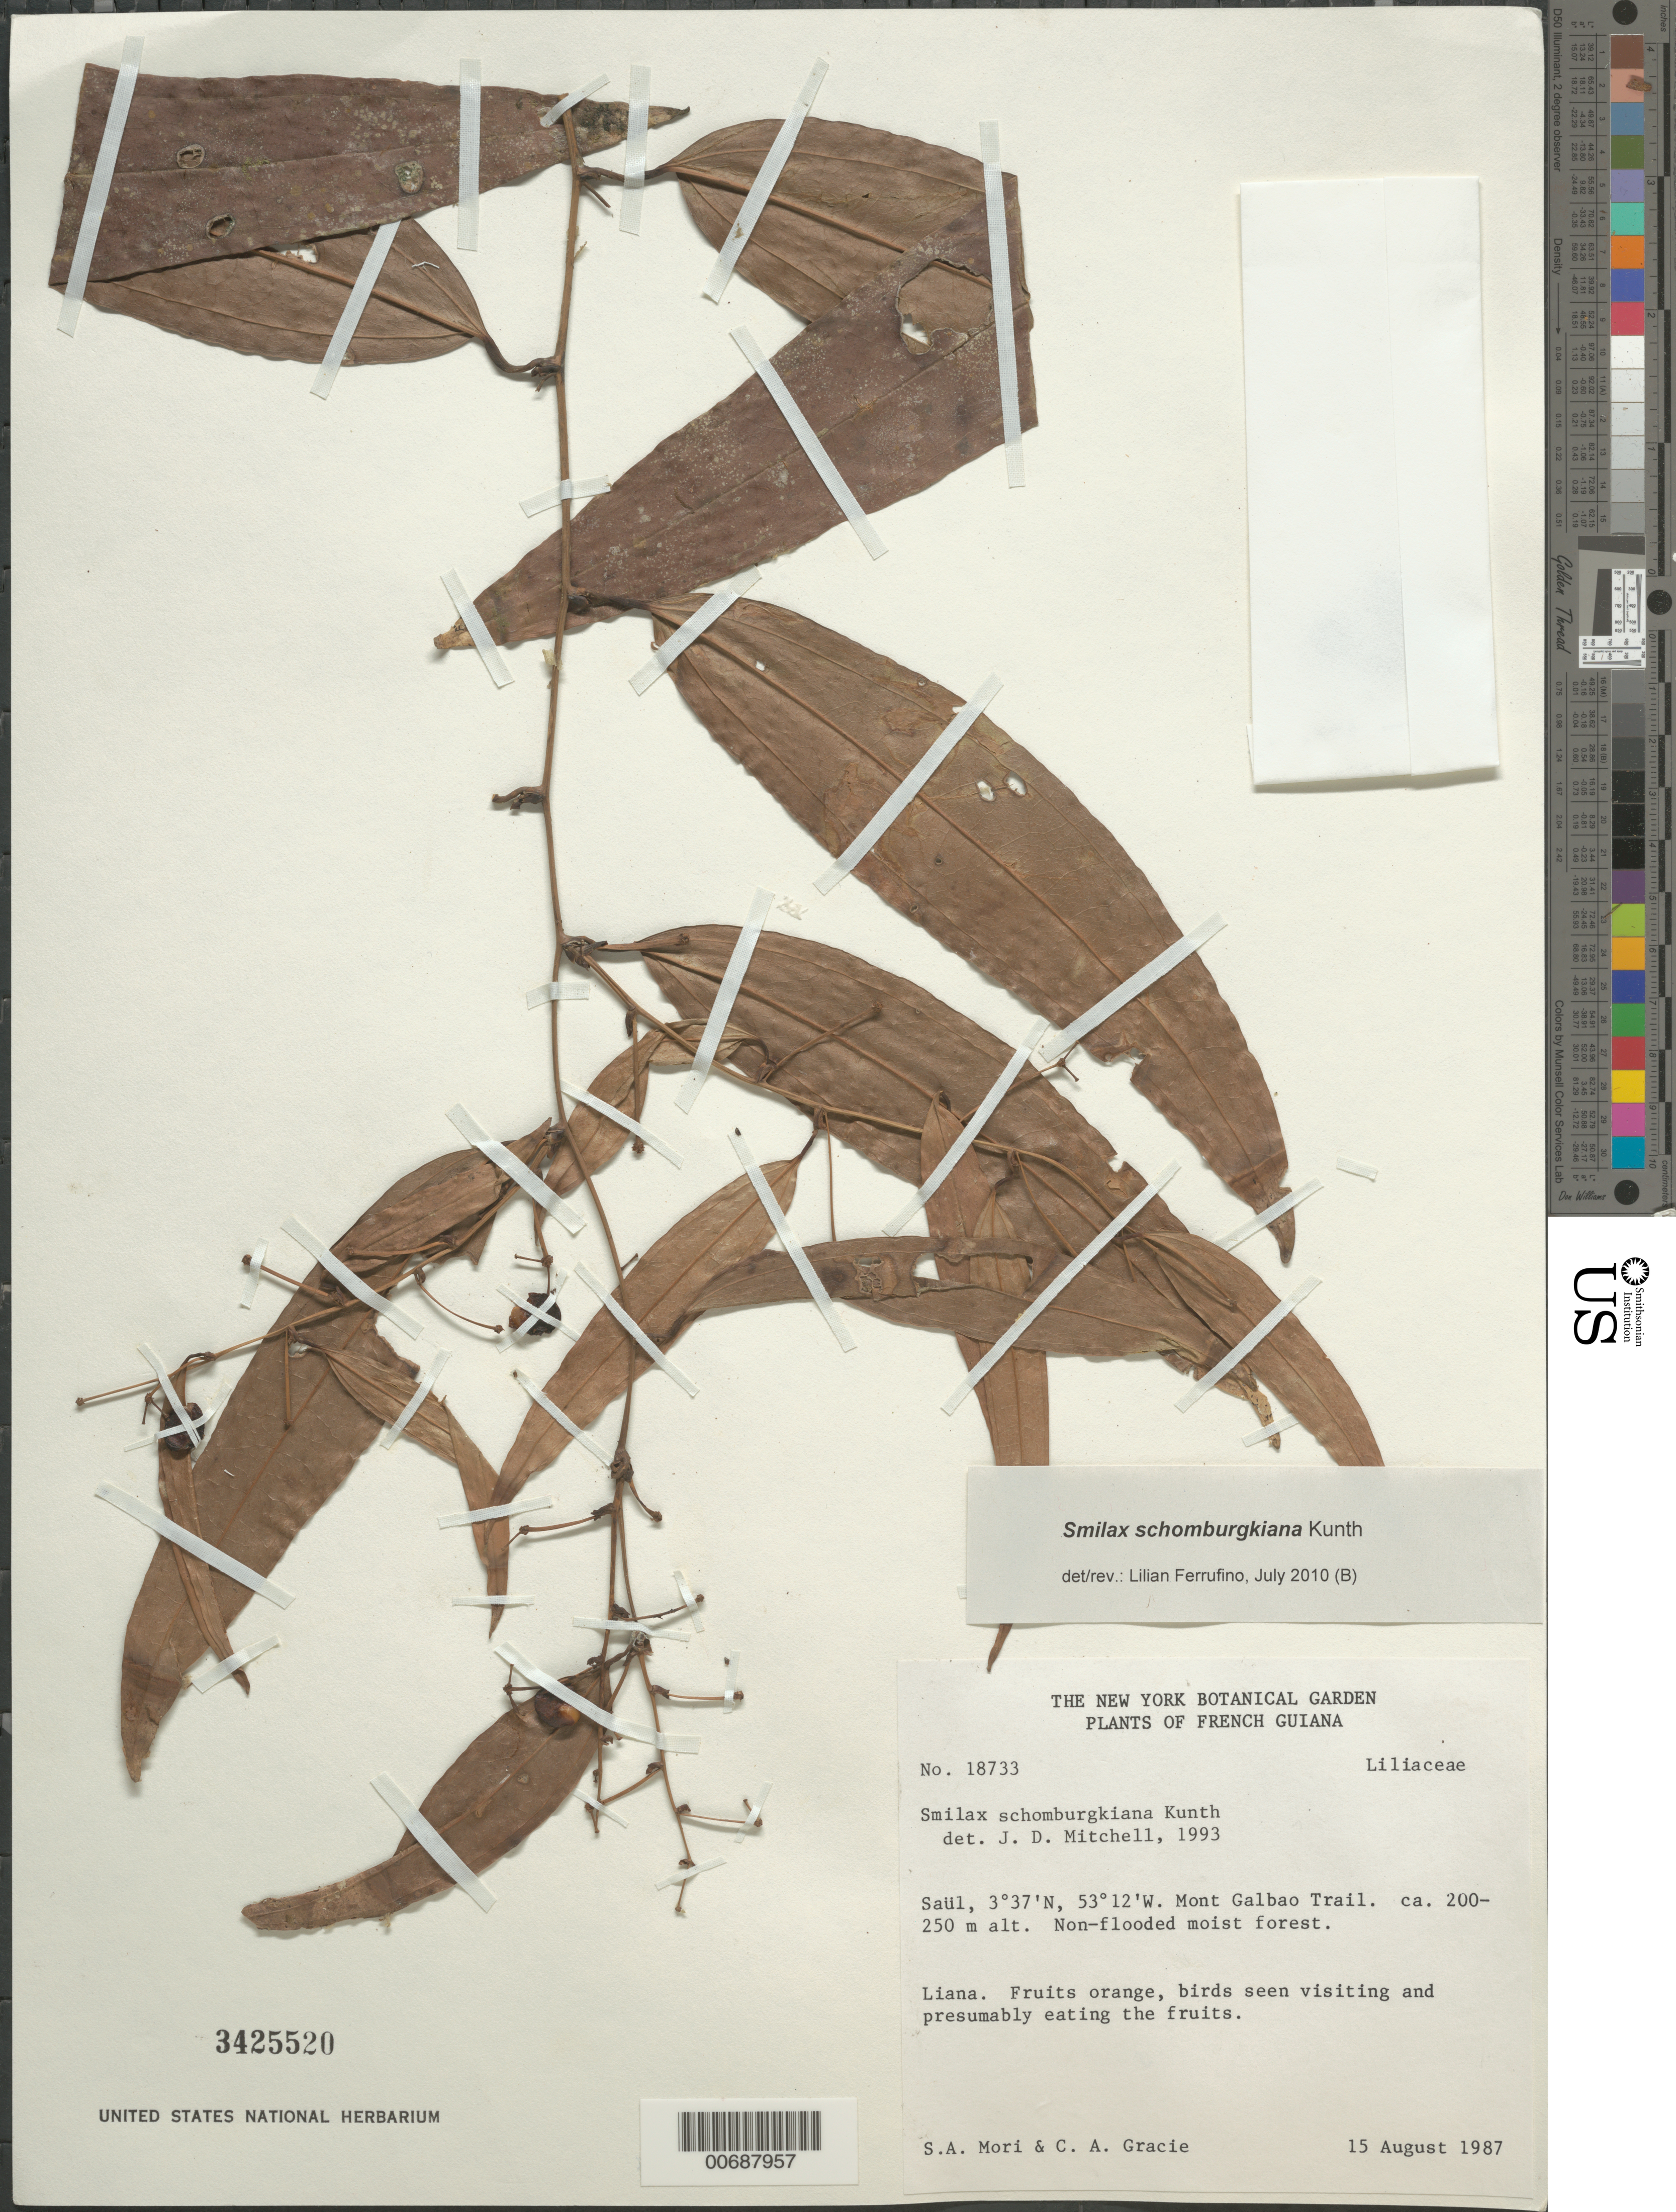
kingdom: Plantae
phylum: Tracheophyta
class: Liliopsida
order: Liliales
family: Smilacaceae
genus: Smilax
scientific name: Smilax schomburgkiana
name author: Kunth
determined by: DeFilipps, R. A.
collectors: S. Mori & C. A. Gracie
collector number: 18733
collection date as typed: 15-Aug-87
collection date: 1987-08-15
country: French Guiana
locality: Saül, Mont Galbao Trail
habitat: Non-flooded moist forest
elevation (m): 200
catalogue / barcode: US 3425520